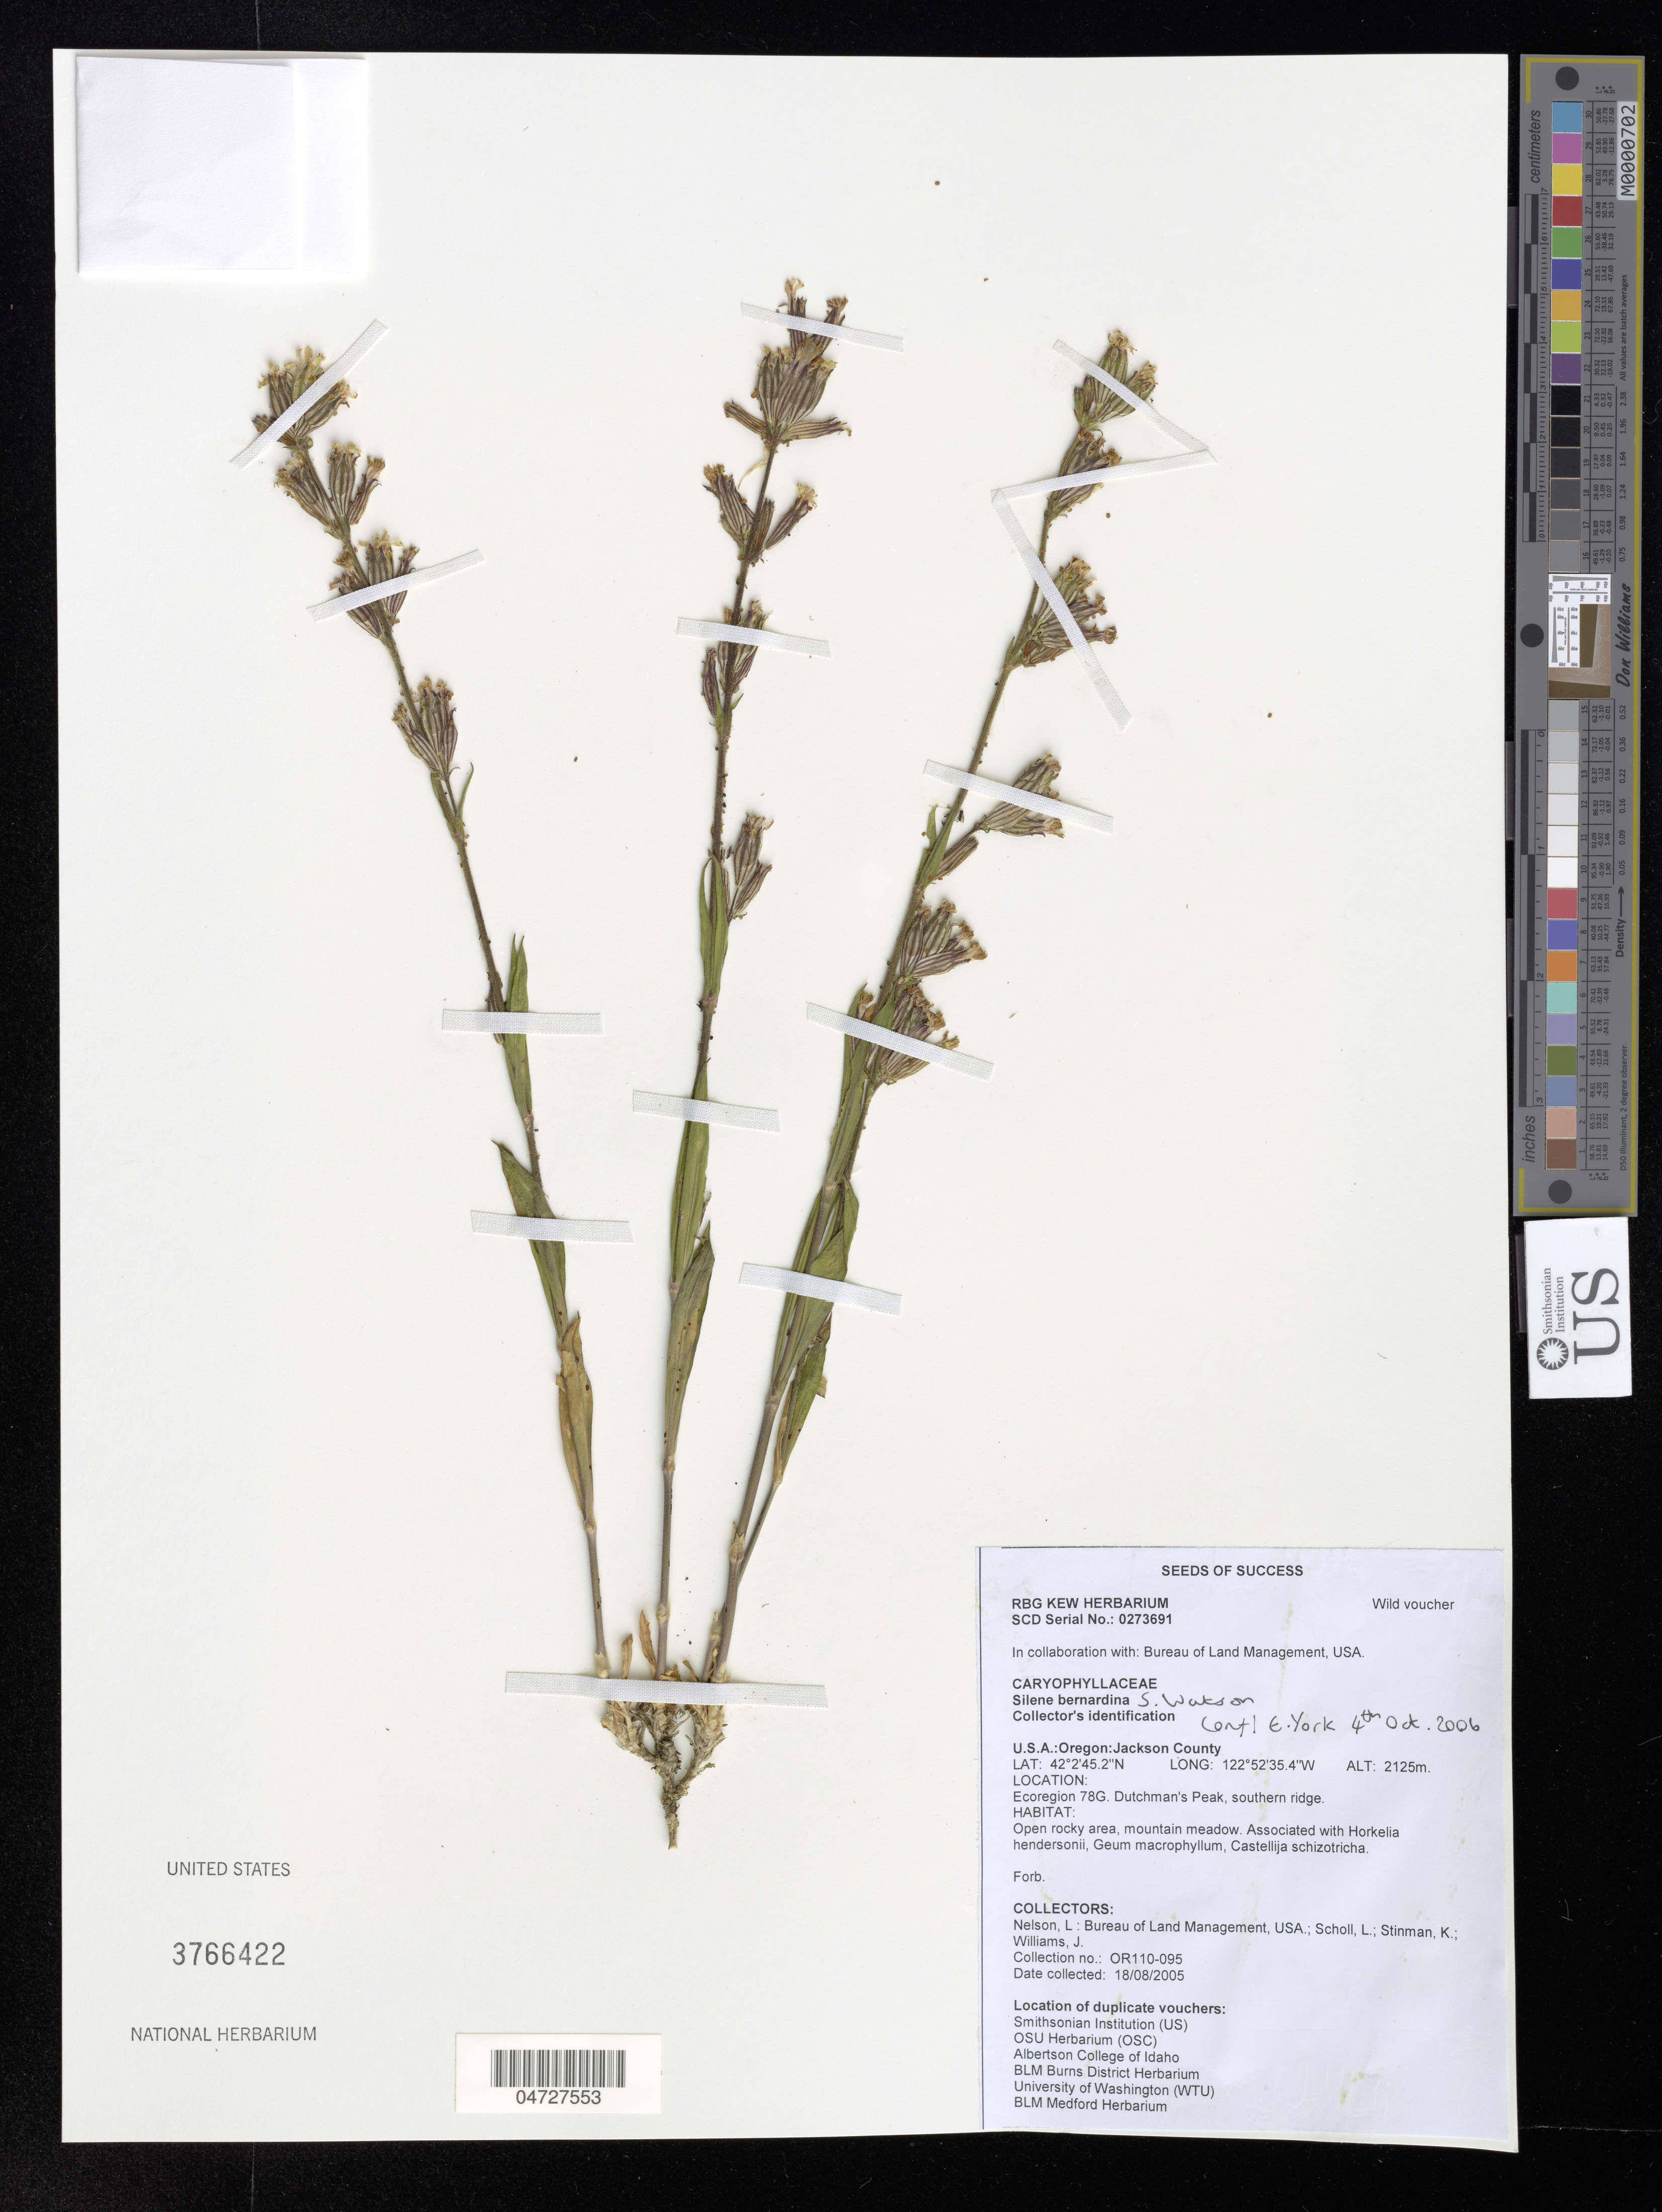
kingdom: Plantae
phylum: Tracheophyta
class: Magnoliopsida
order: Caryophyllales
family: Caryophyllaceae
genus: Silene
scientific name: Silene bernardina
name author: S. Watson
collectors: L. Nelson & J. Williams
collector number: OR110-095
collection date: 2005-08-18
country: United States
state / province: Oregon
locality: Jackson County. Ecoregion 78G. Dutchman's Peak, southern ridge.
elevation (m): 2125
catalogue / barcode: US 3766422